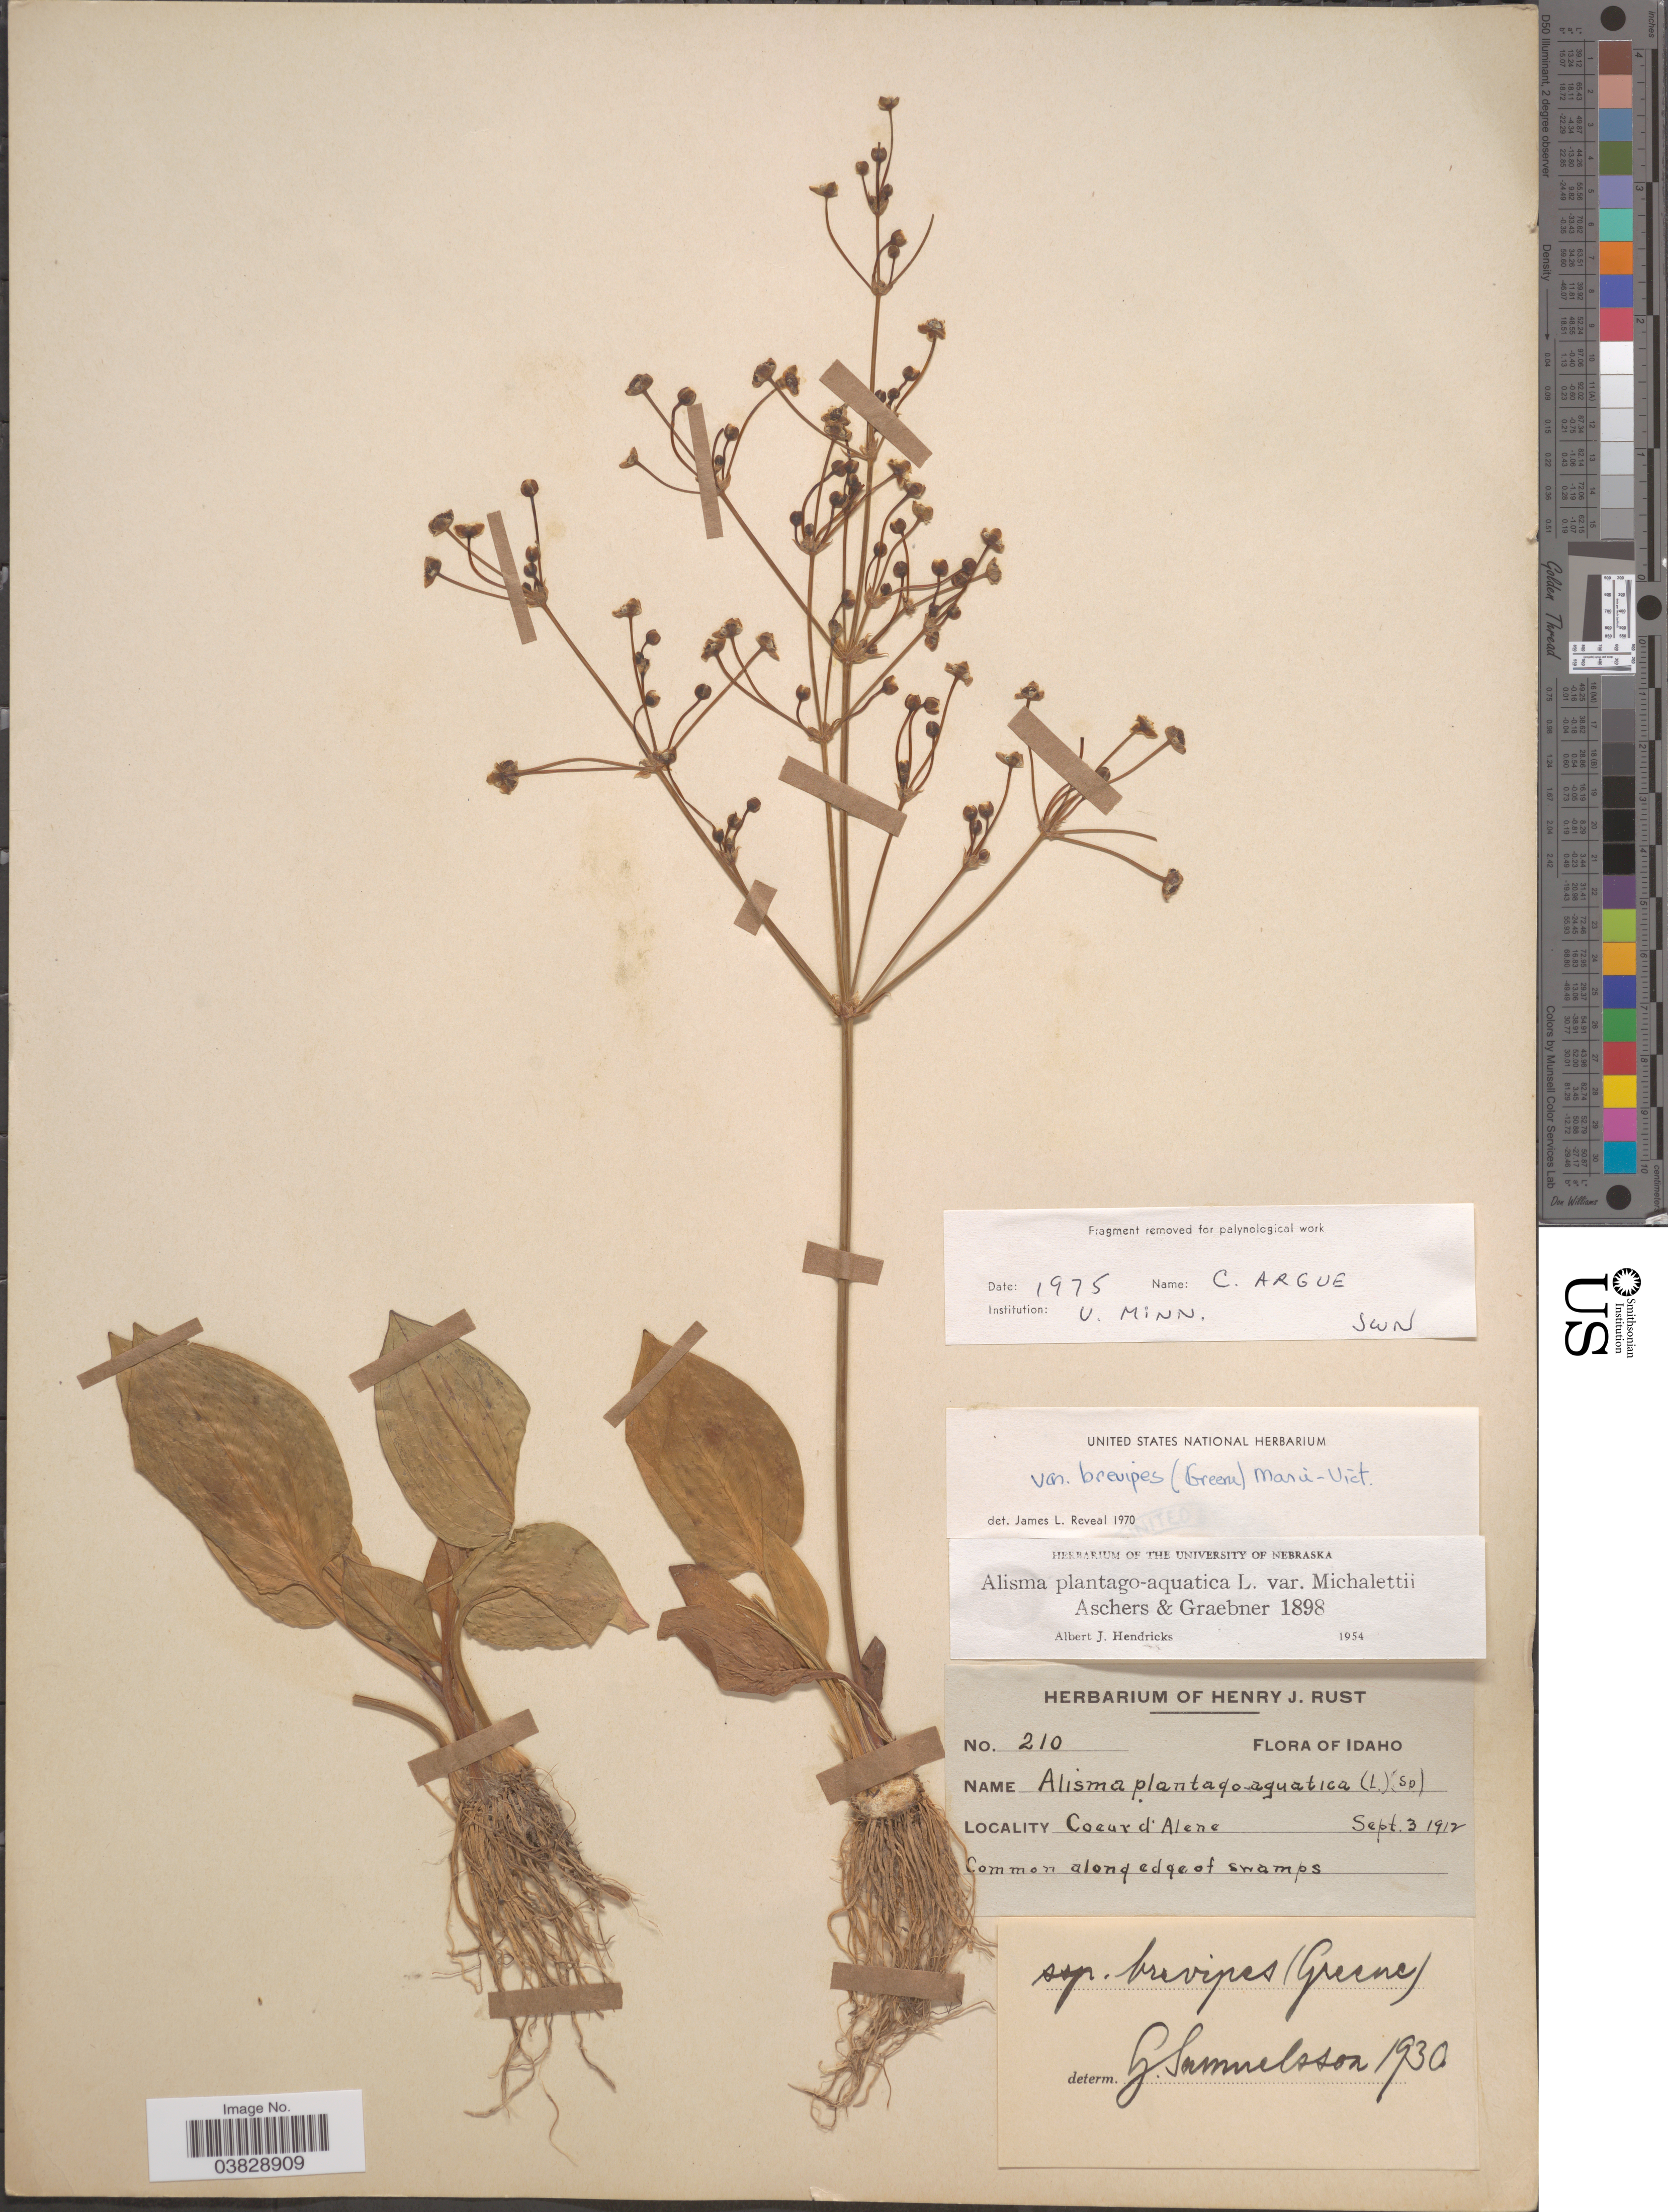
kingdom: Plantae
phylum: Tracheophyta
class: Liliopsida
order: Alismatales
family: Alismataceae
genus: Alisma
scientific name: Alisma plantago-aquatica var. brevipes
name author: (Greene) Vict.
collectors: ex herb. Henry J. Rust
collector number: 210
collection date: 1912-09-03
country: United States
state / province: Idaho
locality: Coeur d'Alene. Along edge of swamps.